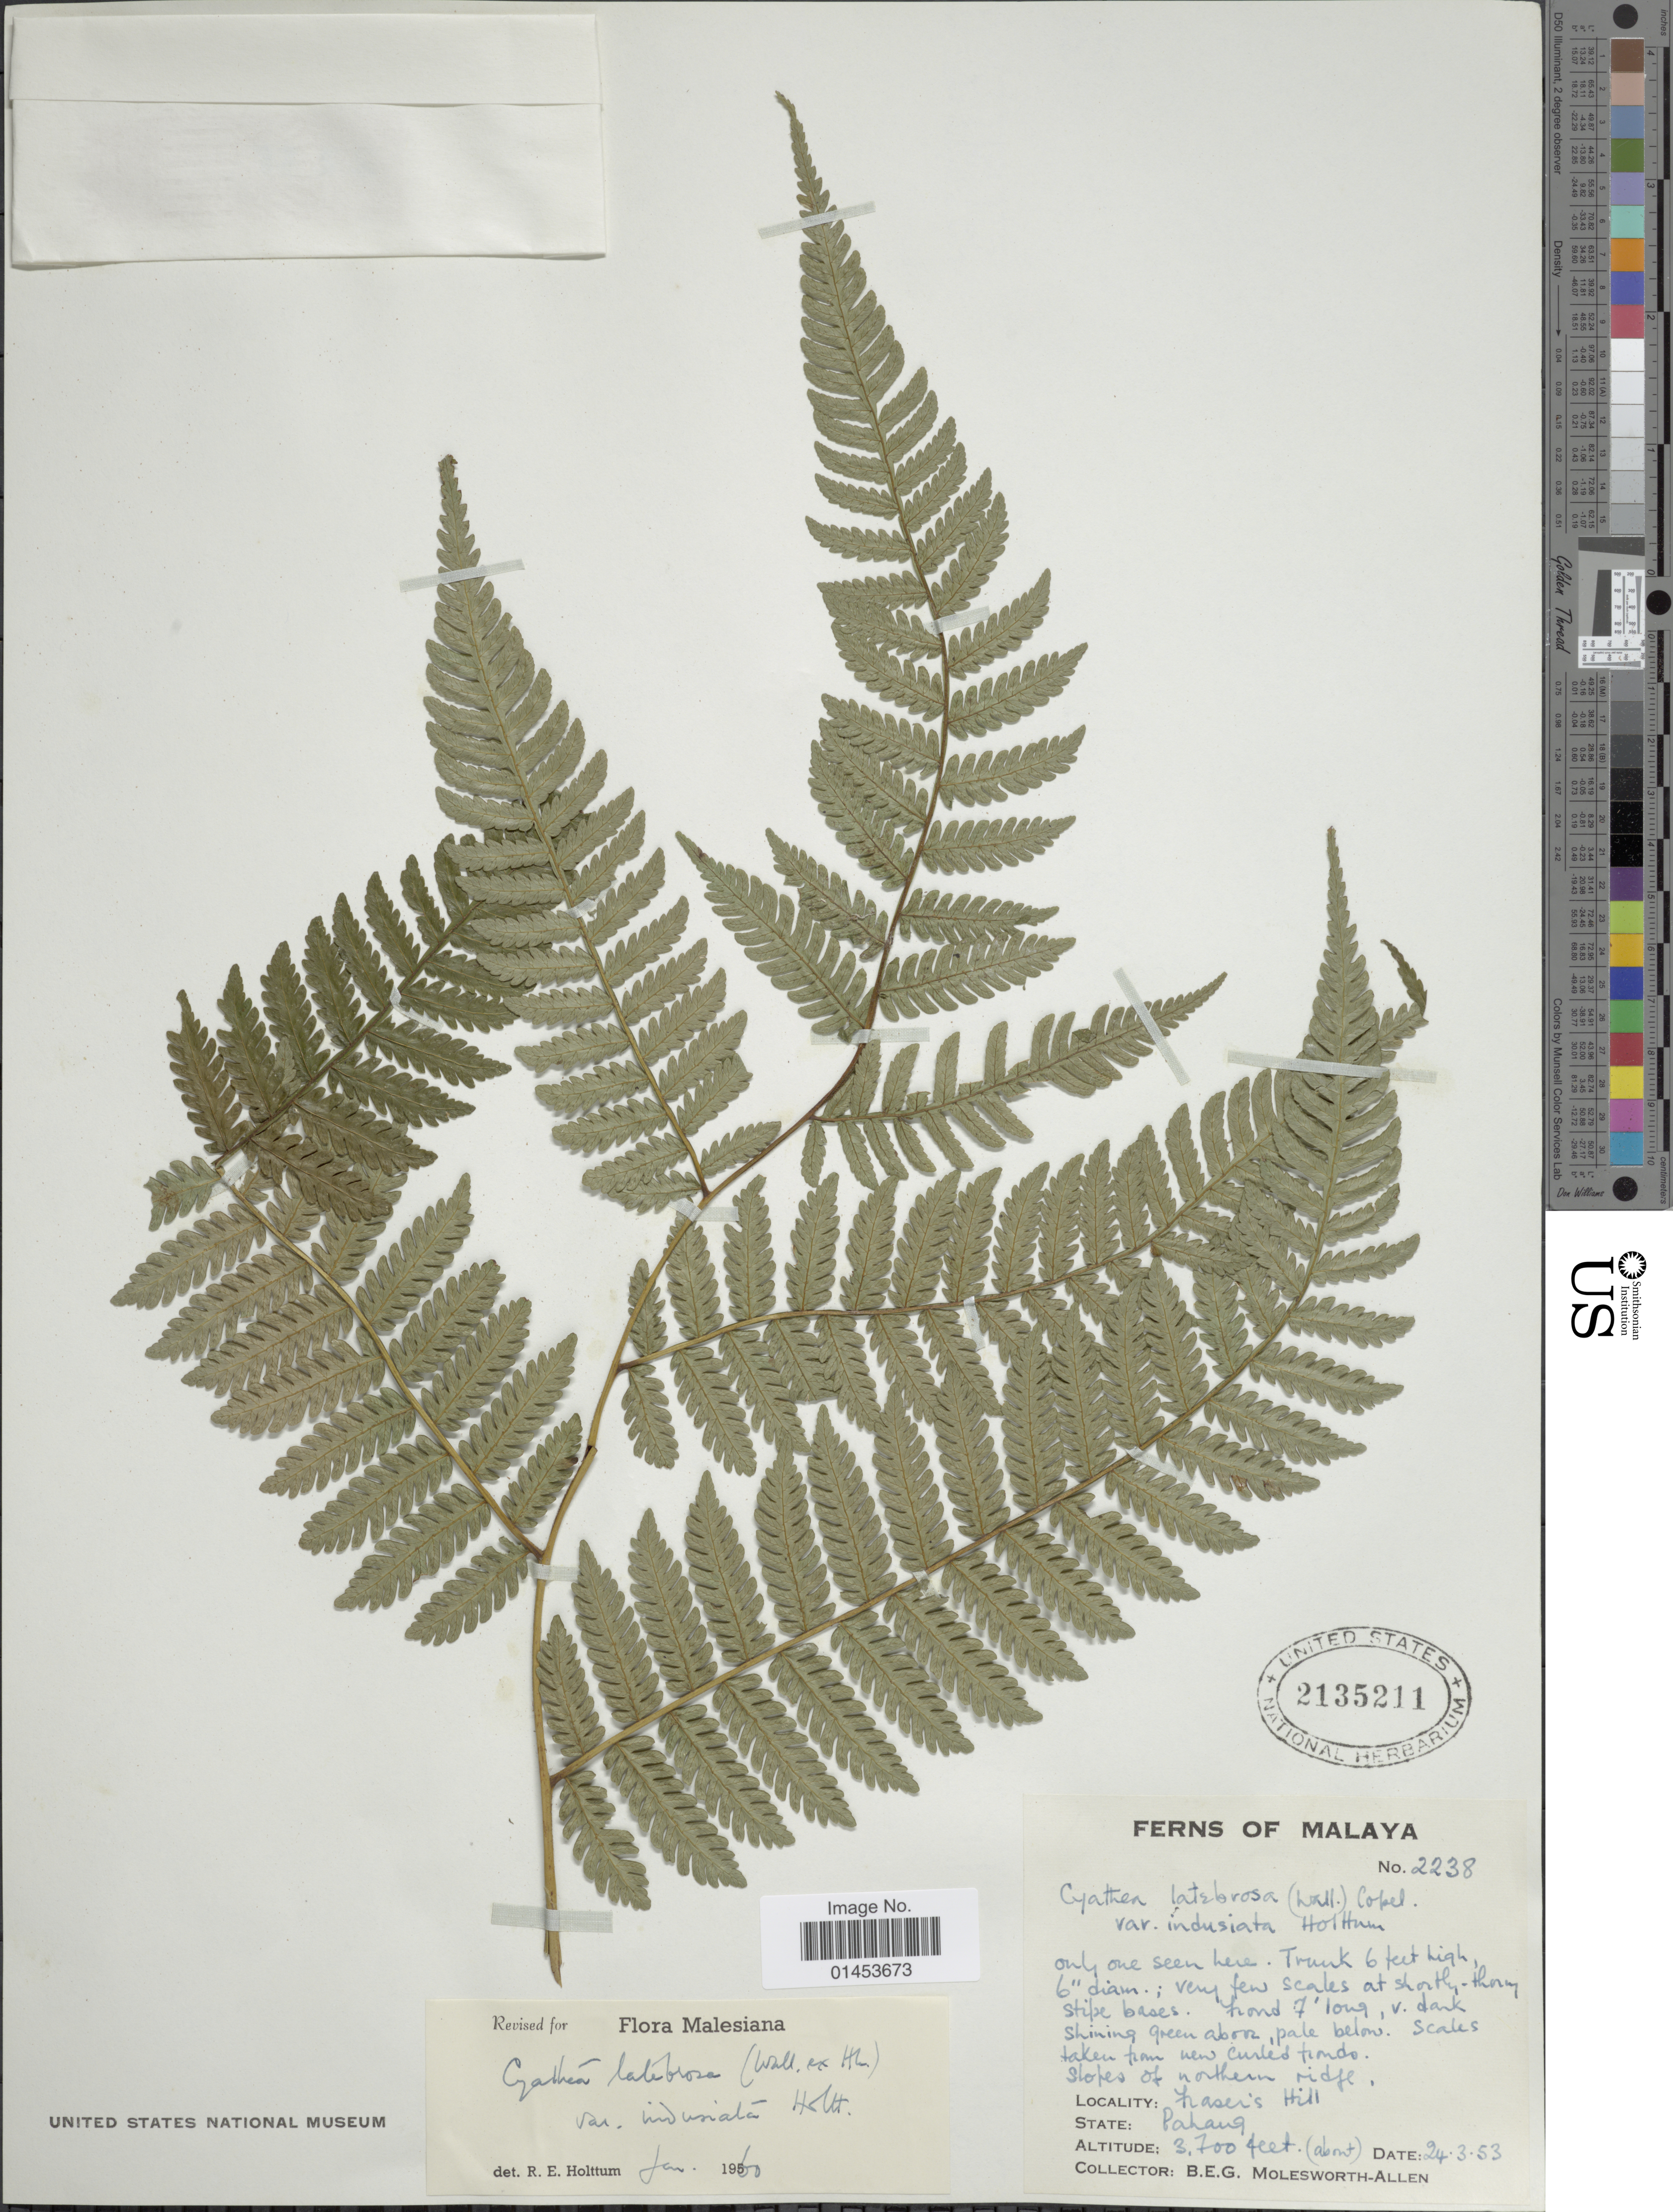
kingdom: Plantae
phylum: Tracheophyta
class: Polypodiopsida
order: Cyatheales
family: Cyatheaceae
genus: Cyathea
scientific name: Cyathea latebrosa var. indusiata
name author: Holttum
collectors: B. E. G. Molesworth-Allen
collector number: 2238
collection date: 1953-03-24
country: Malaysia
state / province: Pahang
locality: Malaya. Slopes of northern ridge, Fraser's Hill, State Pahang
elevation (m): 1128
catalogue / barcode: US 2135211